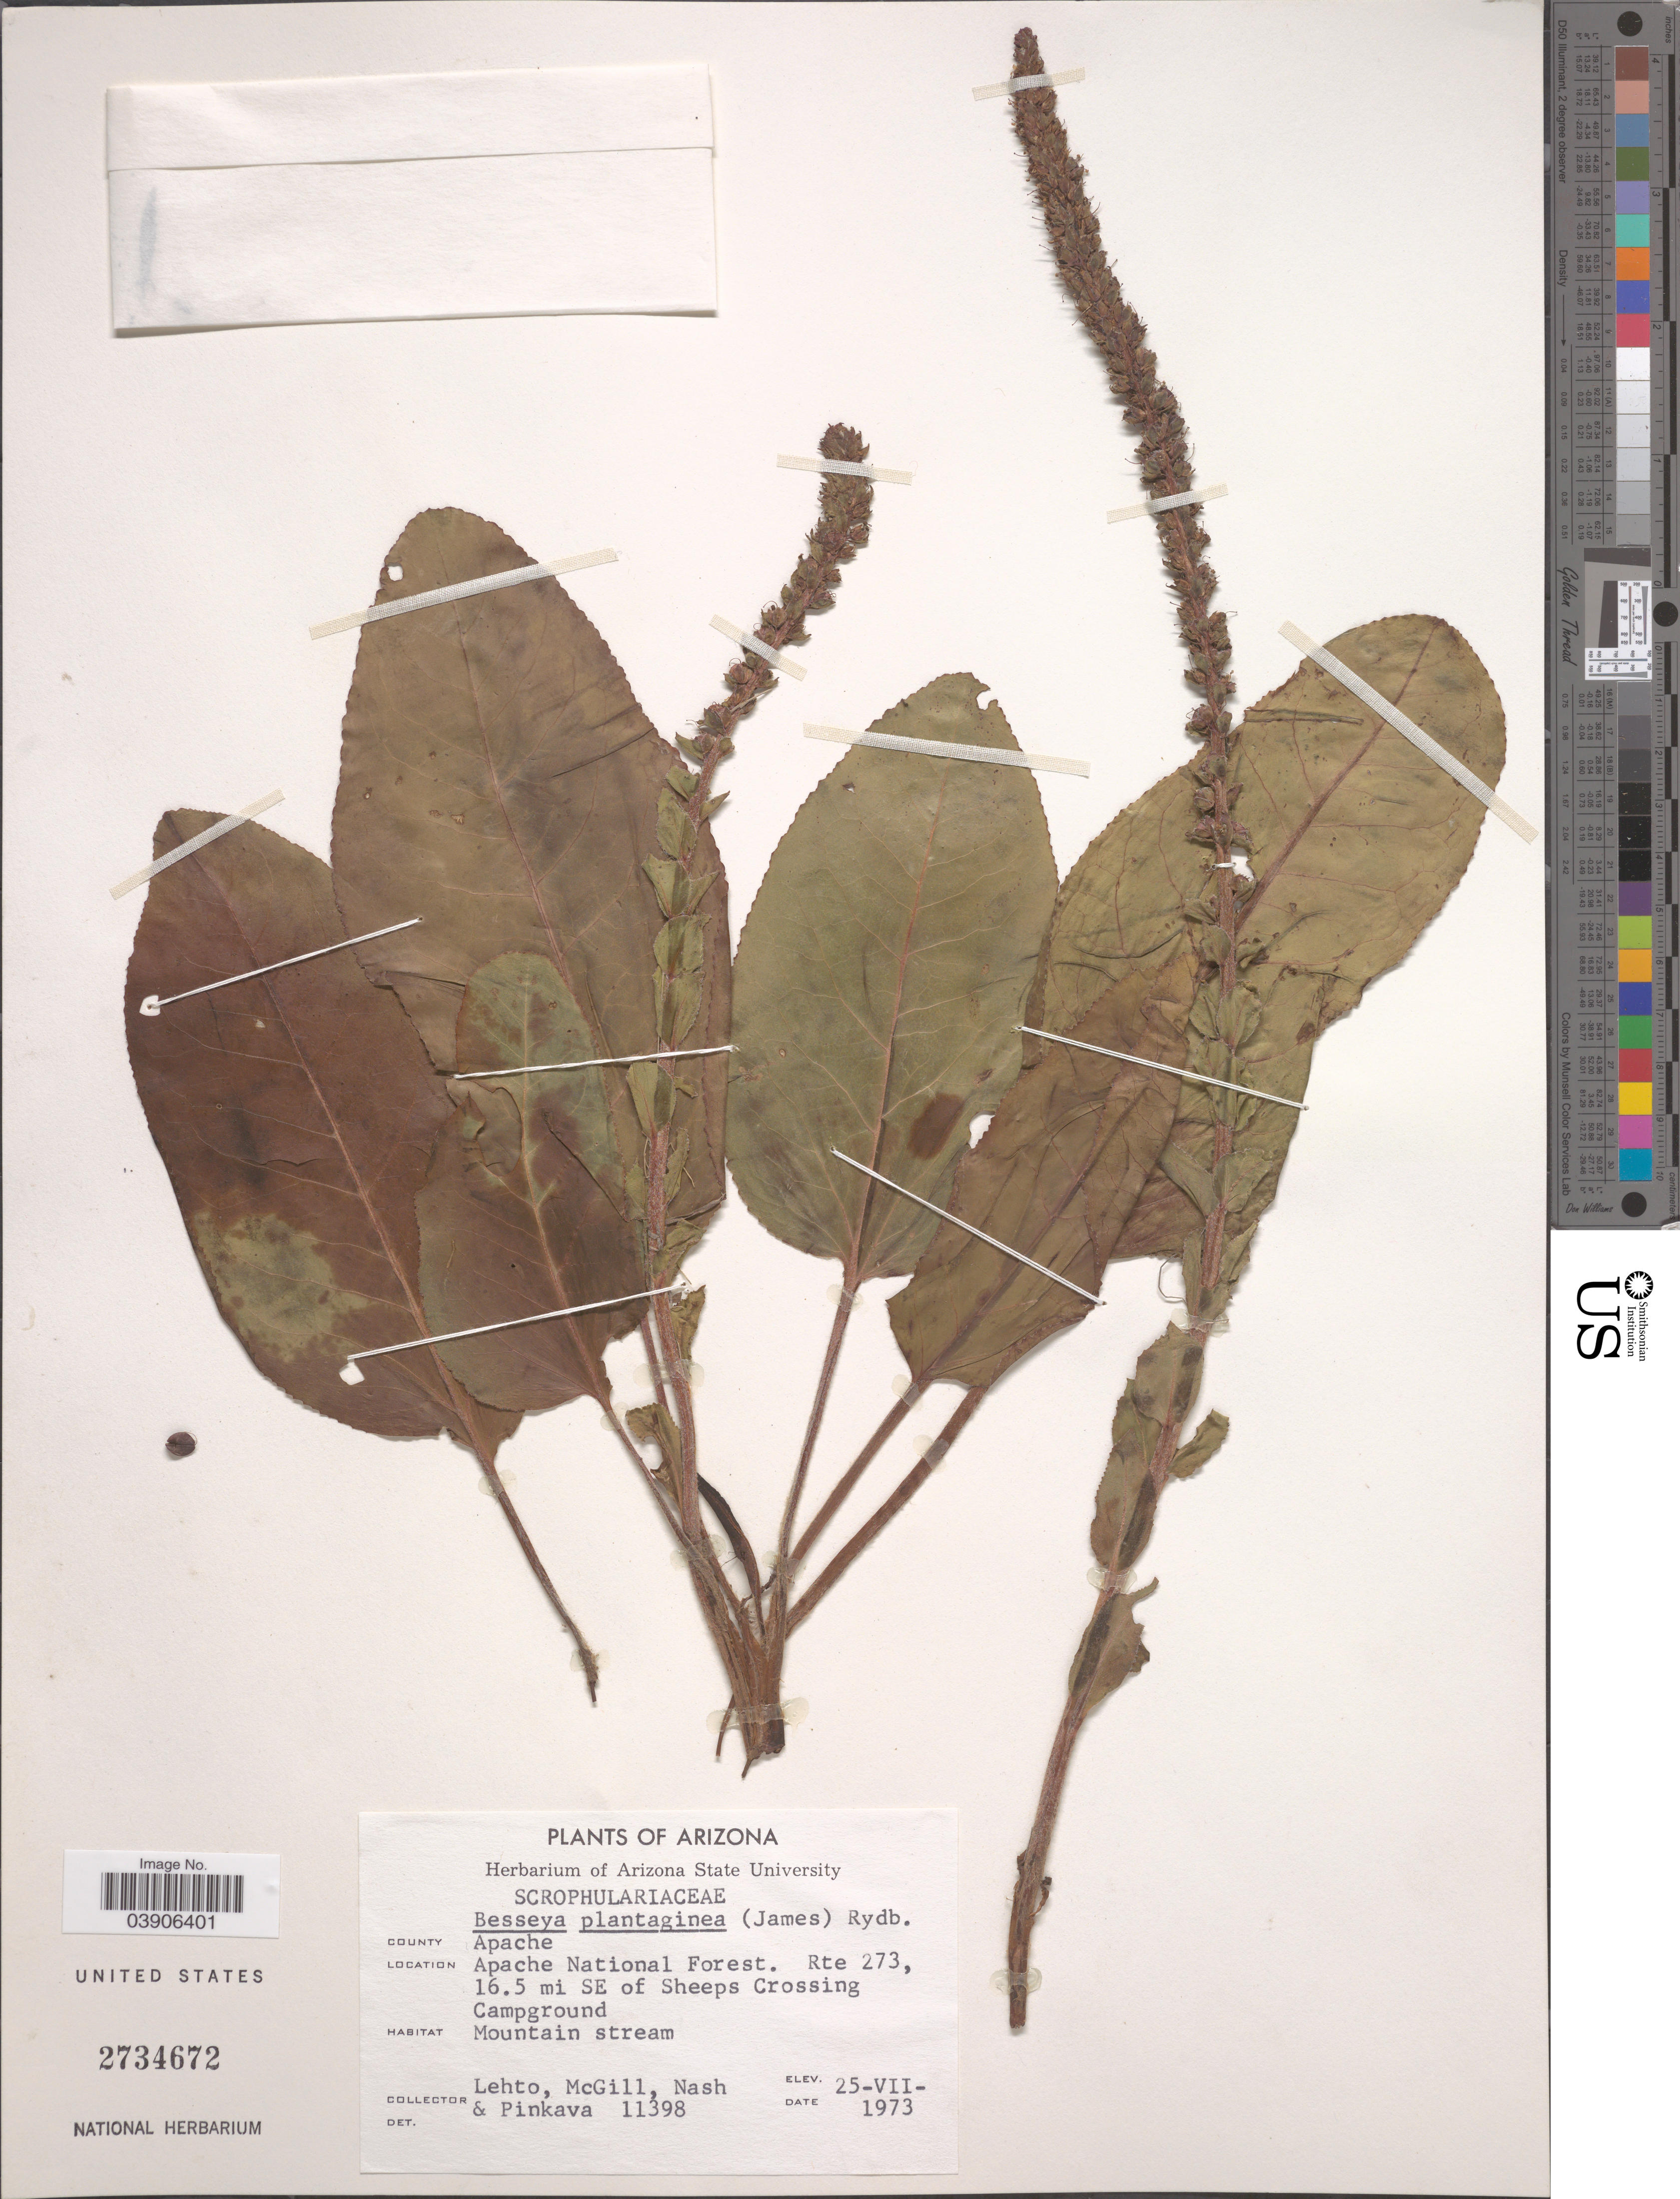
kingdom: Plantae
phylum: Tracheophyta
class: Magnoliopsida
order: Lamiales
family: Plantaginaceae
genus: Synthyris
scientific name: Synthyris plantaginea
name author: (E. James) Benth.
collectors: -. Lehto, -. McGill, -- Nash & -. Pinkava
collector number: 11398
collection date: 1973-07-25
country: United States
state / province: Arizona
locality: County Apache. Apache National Forest. Rte 273, 16.5 mi SE of Sheeps Crossing Campground.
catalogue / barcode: US 2734672